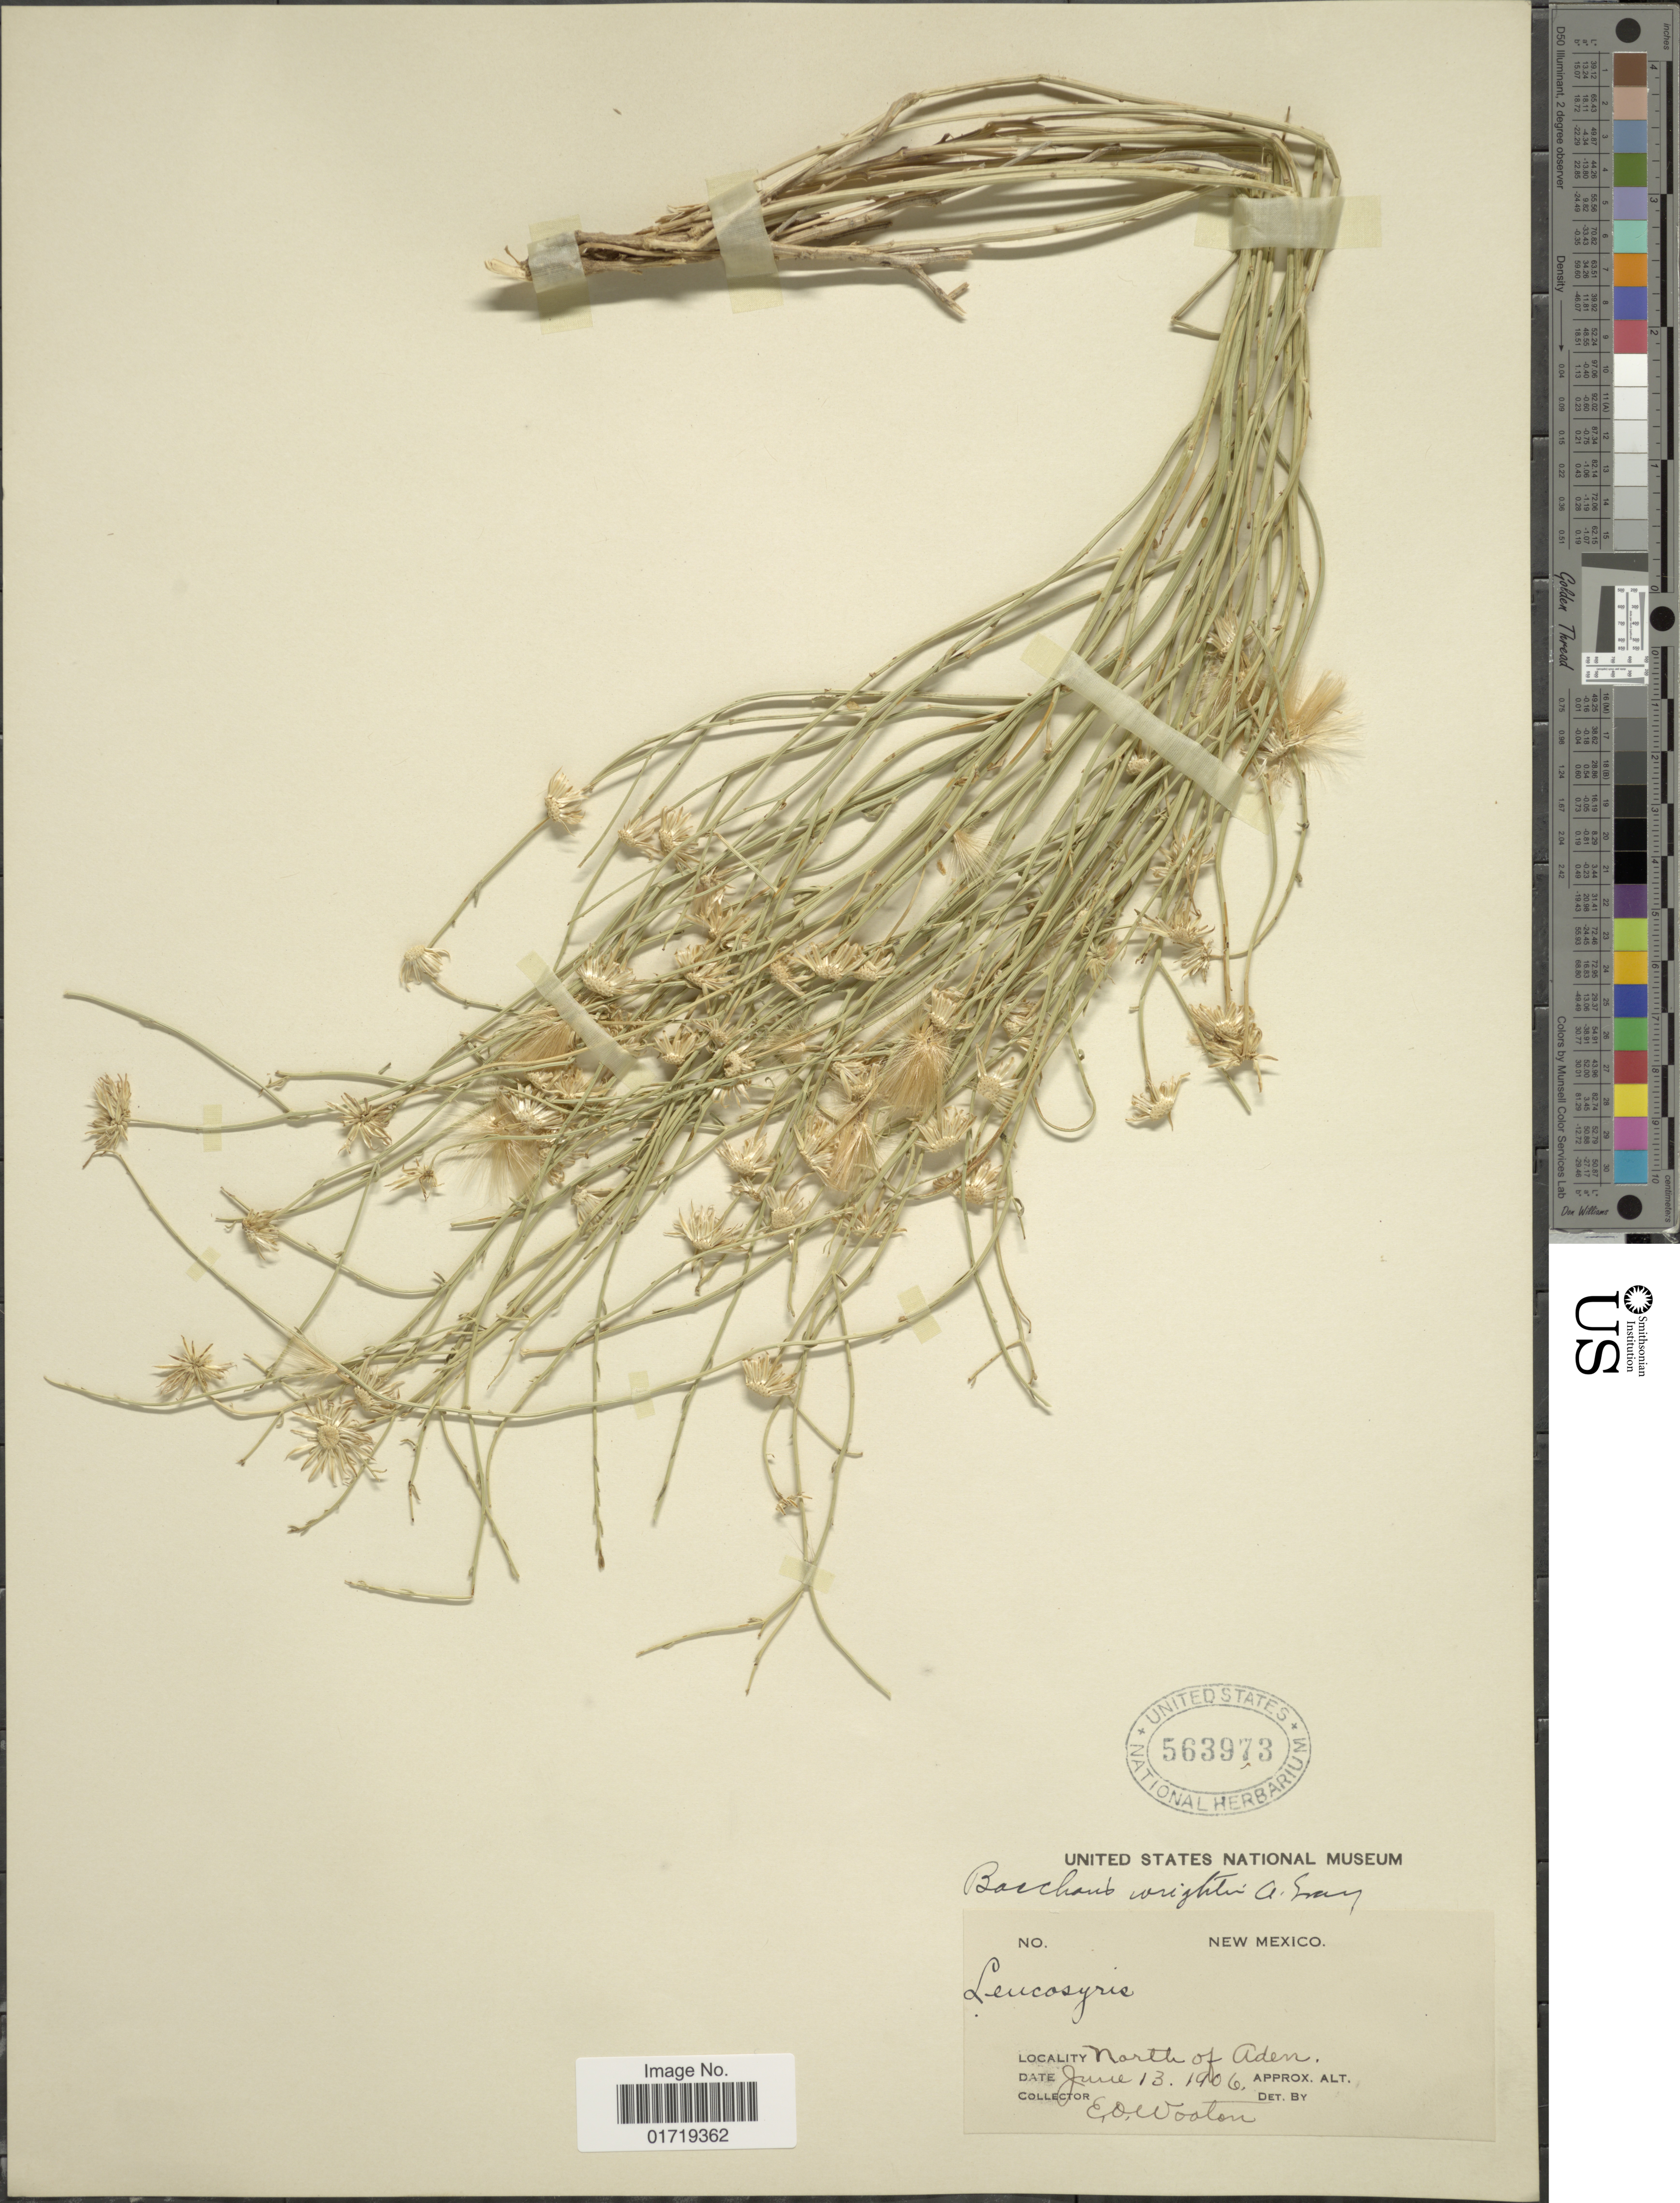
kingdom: Plantae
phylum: Tracheophyta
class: Magnoliopsida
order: Asterales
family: Asteraceae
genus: Baccharis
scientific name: Baccharis wrightii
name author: A. Gray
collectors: E. O. Wooton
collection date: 1906-06-13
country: United States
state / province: New Mexico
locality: North of Aden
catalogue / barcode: US 563973